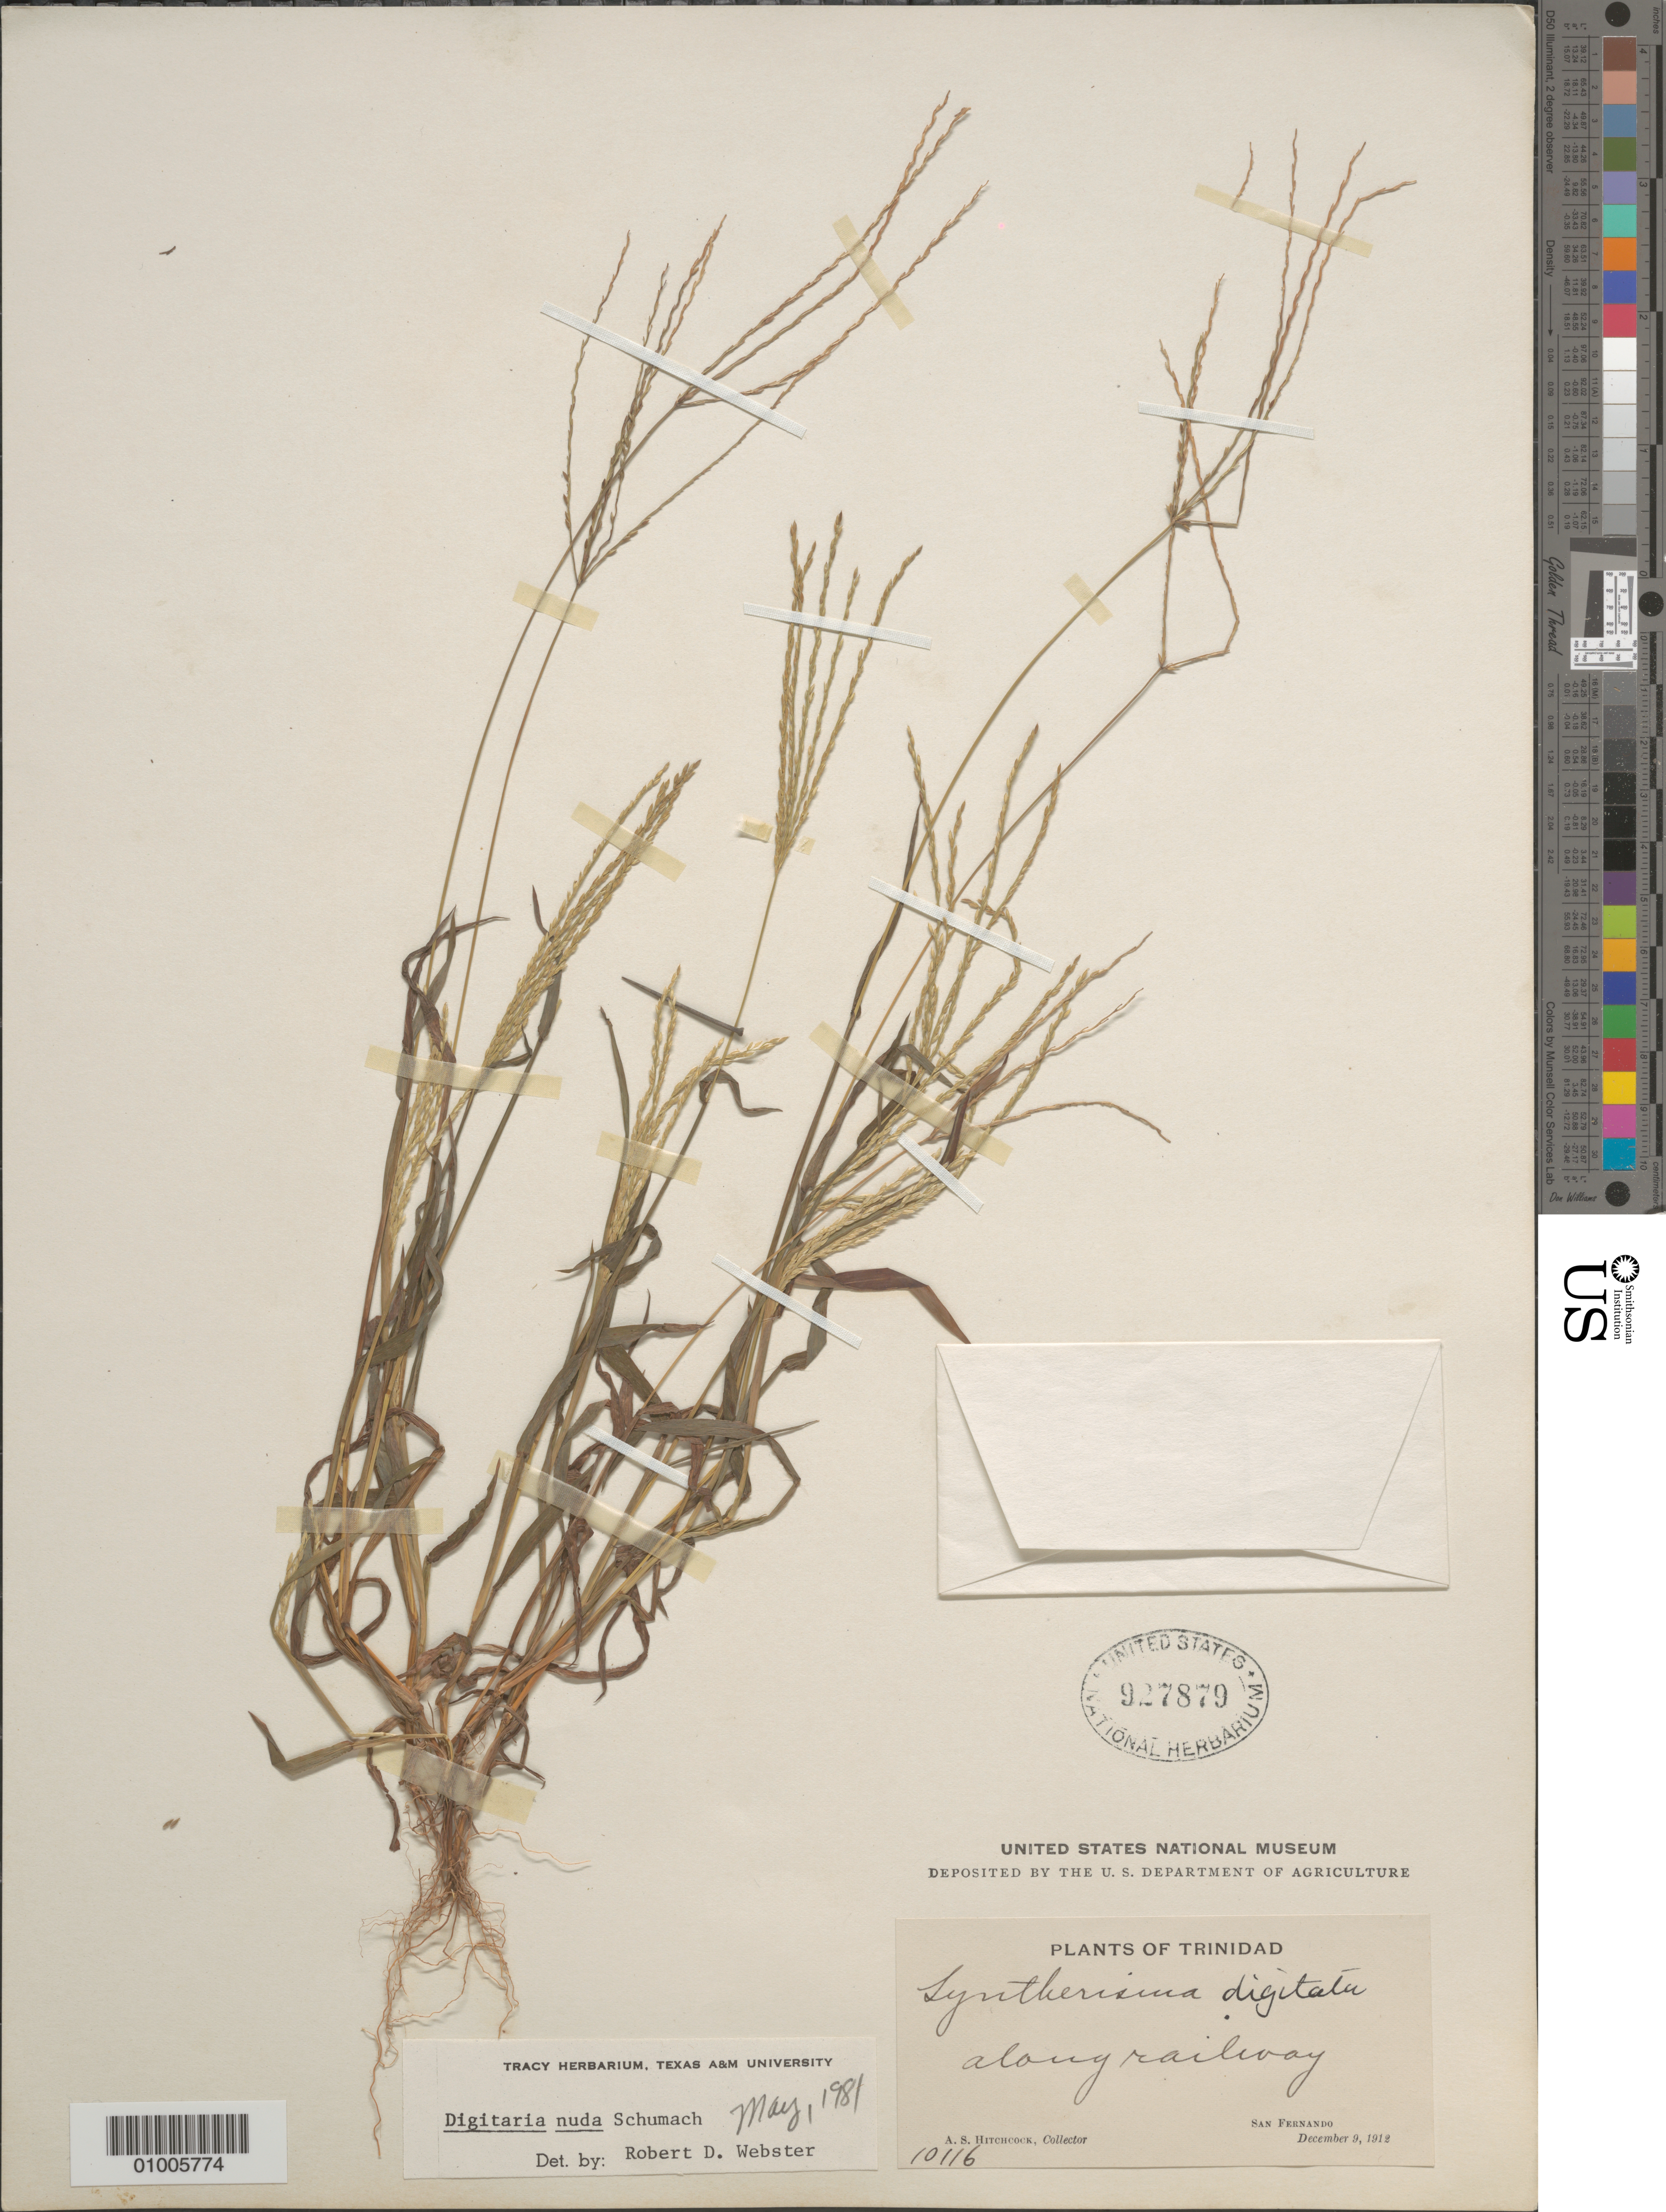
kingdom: Plantae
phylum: Tracheophyta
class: Liliopsida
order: Poales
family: Poaceae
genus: Digitaria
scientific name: Digitaria nuda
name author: Schumach.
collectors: A. S. Hitchcock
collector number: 10116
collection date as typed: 09 Dec 1912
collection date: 1912-12-09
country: Trinidad and Tobago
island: Trinidad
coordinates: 0 N, 0 E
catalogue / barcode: US 927879